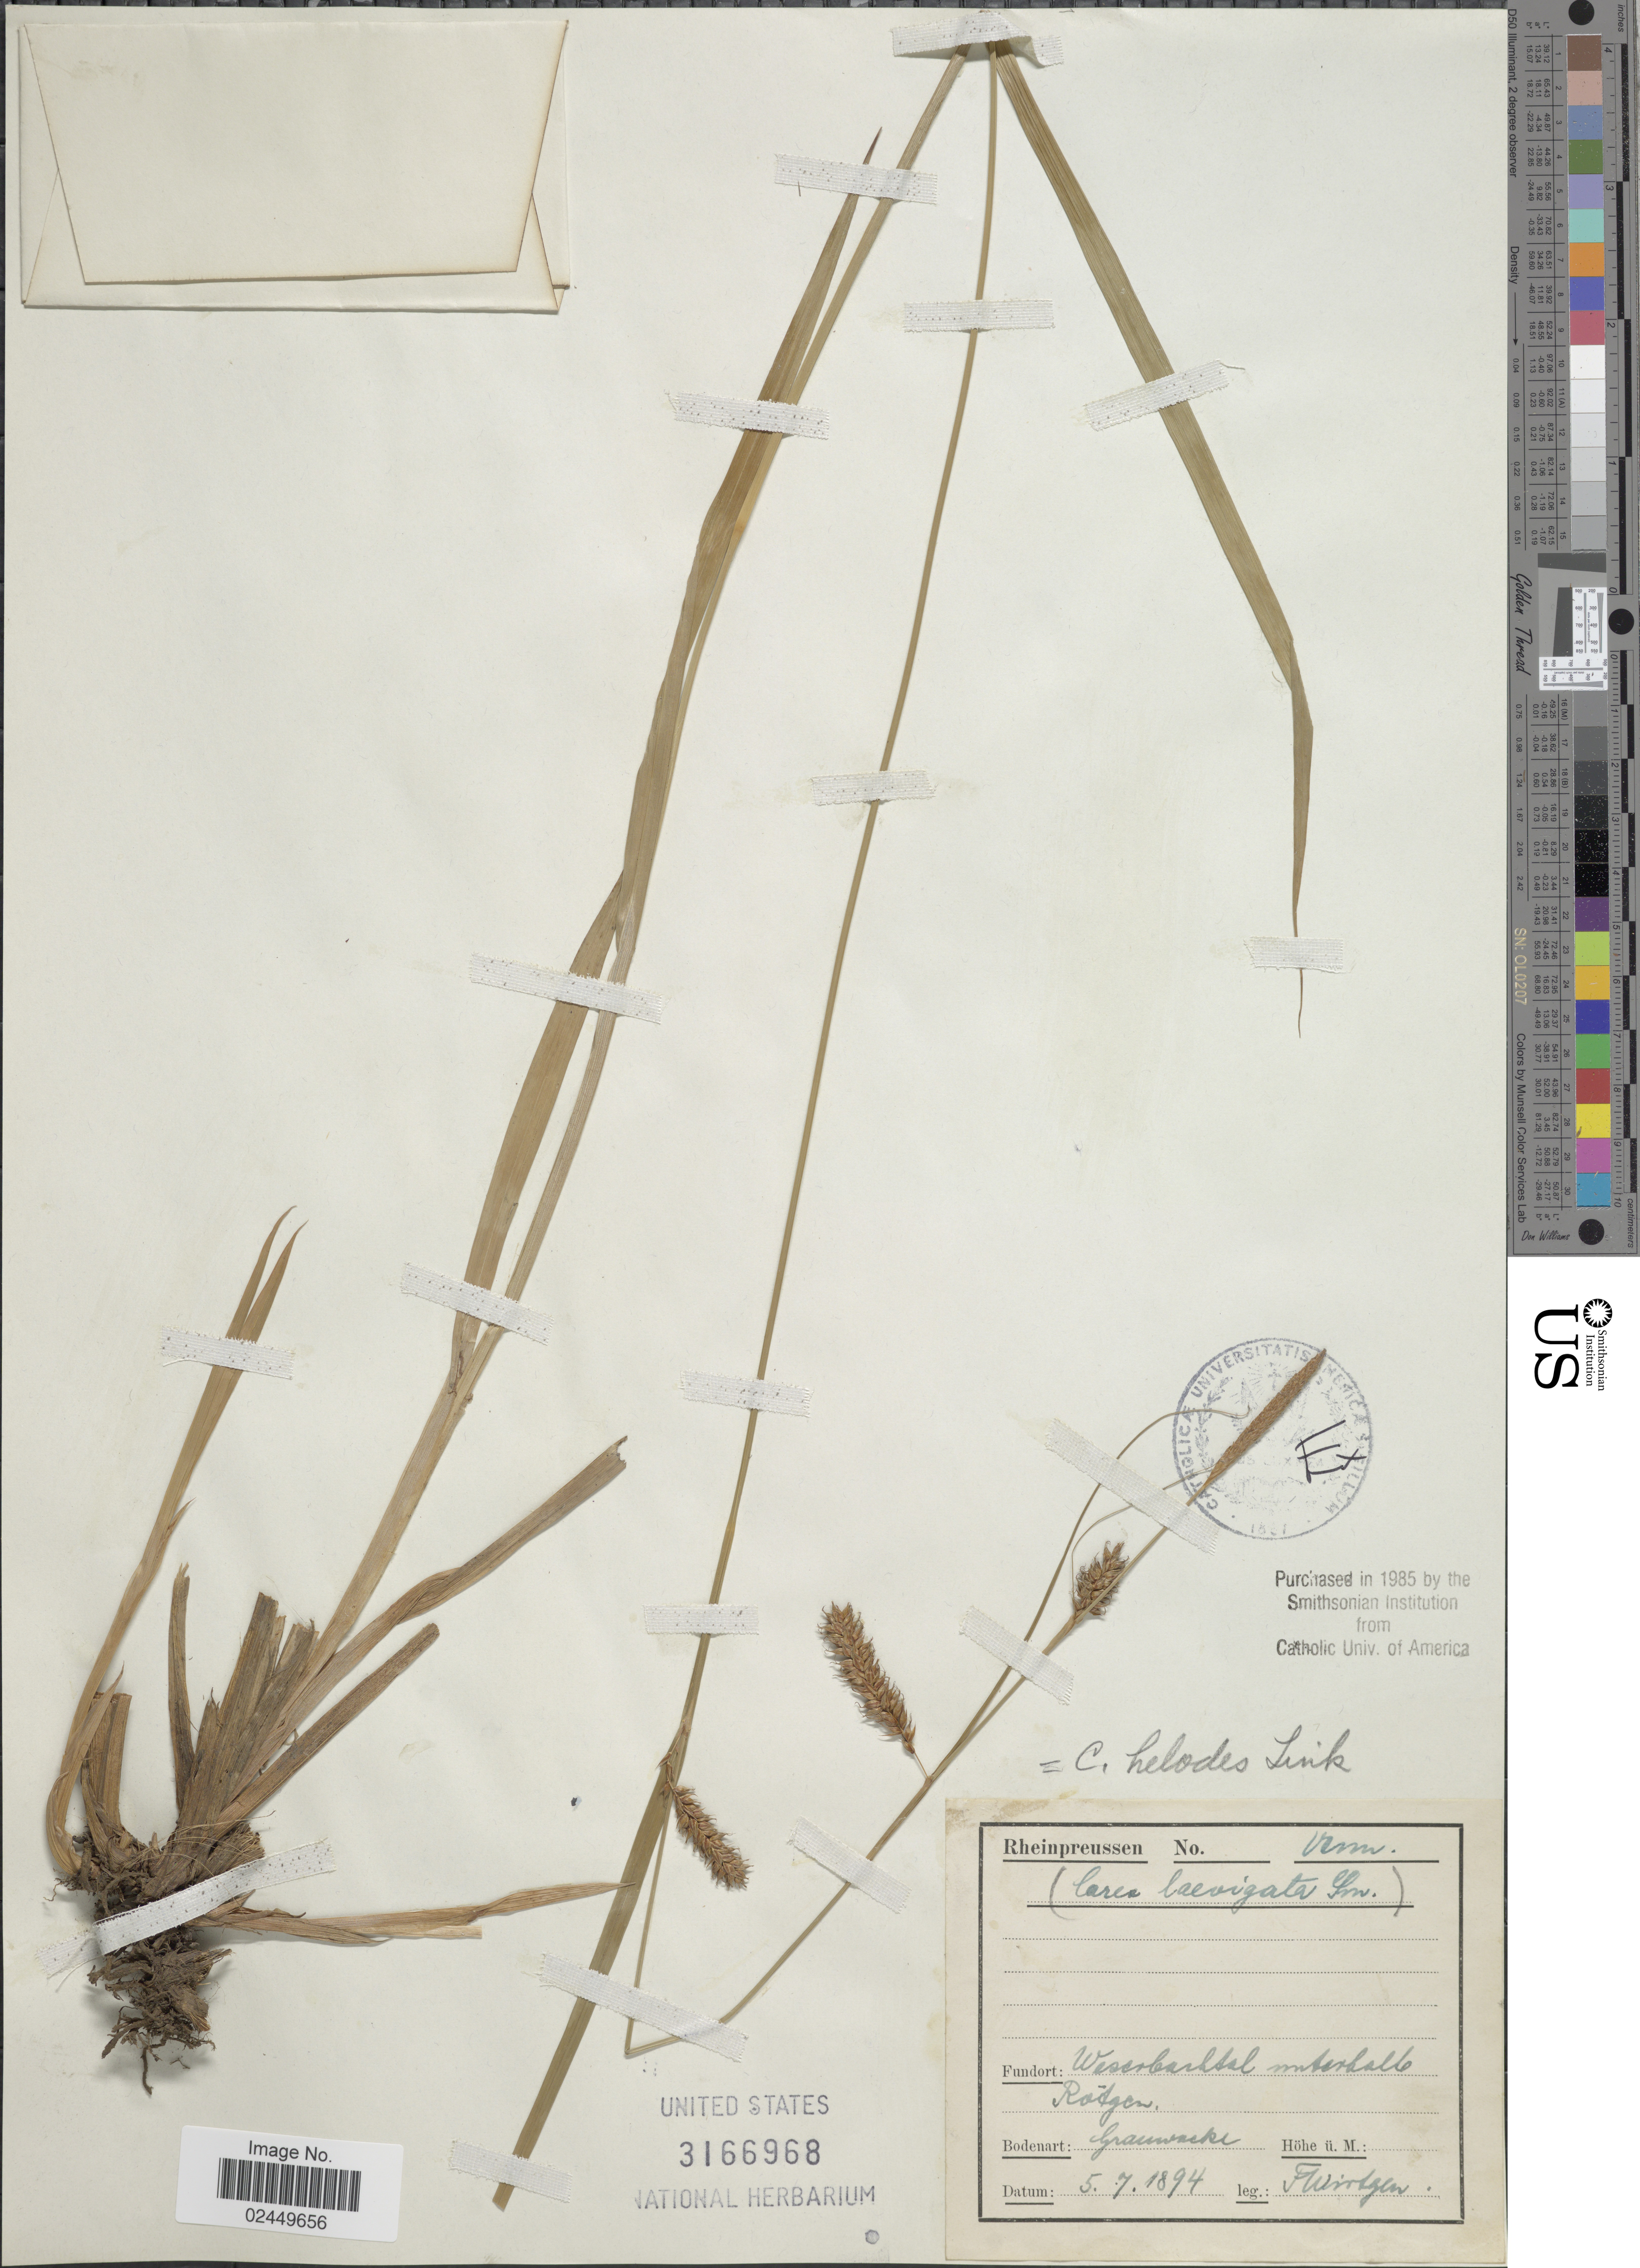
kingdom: Plantae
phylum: Tracheophyta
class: Liliopsida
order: Poales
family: Cyperaceae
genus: Carex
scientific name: Carex helodes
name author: Link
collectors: F. Wirtgen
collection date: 1894-07-05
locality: Weserbarhtal miterhalb Rotgen [interpreted] Rheinpreussen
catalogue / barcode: US 3166968